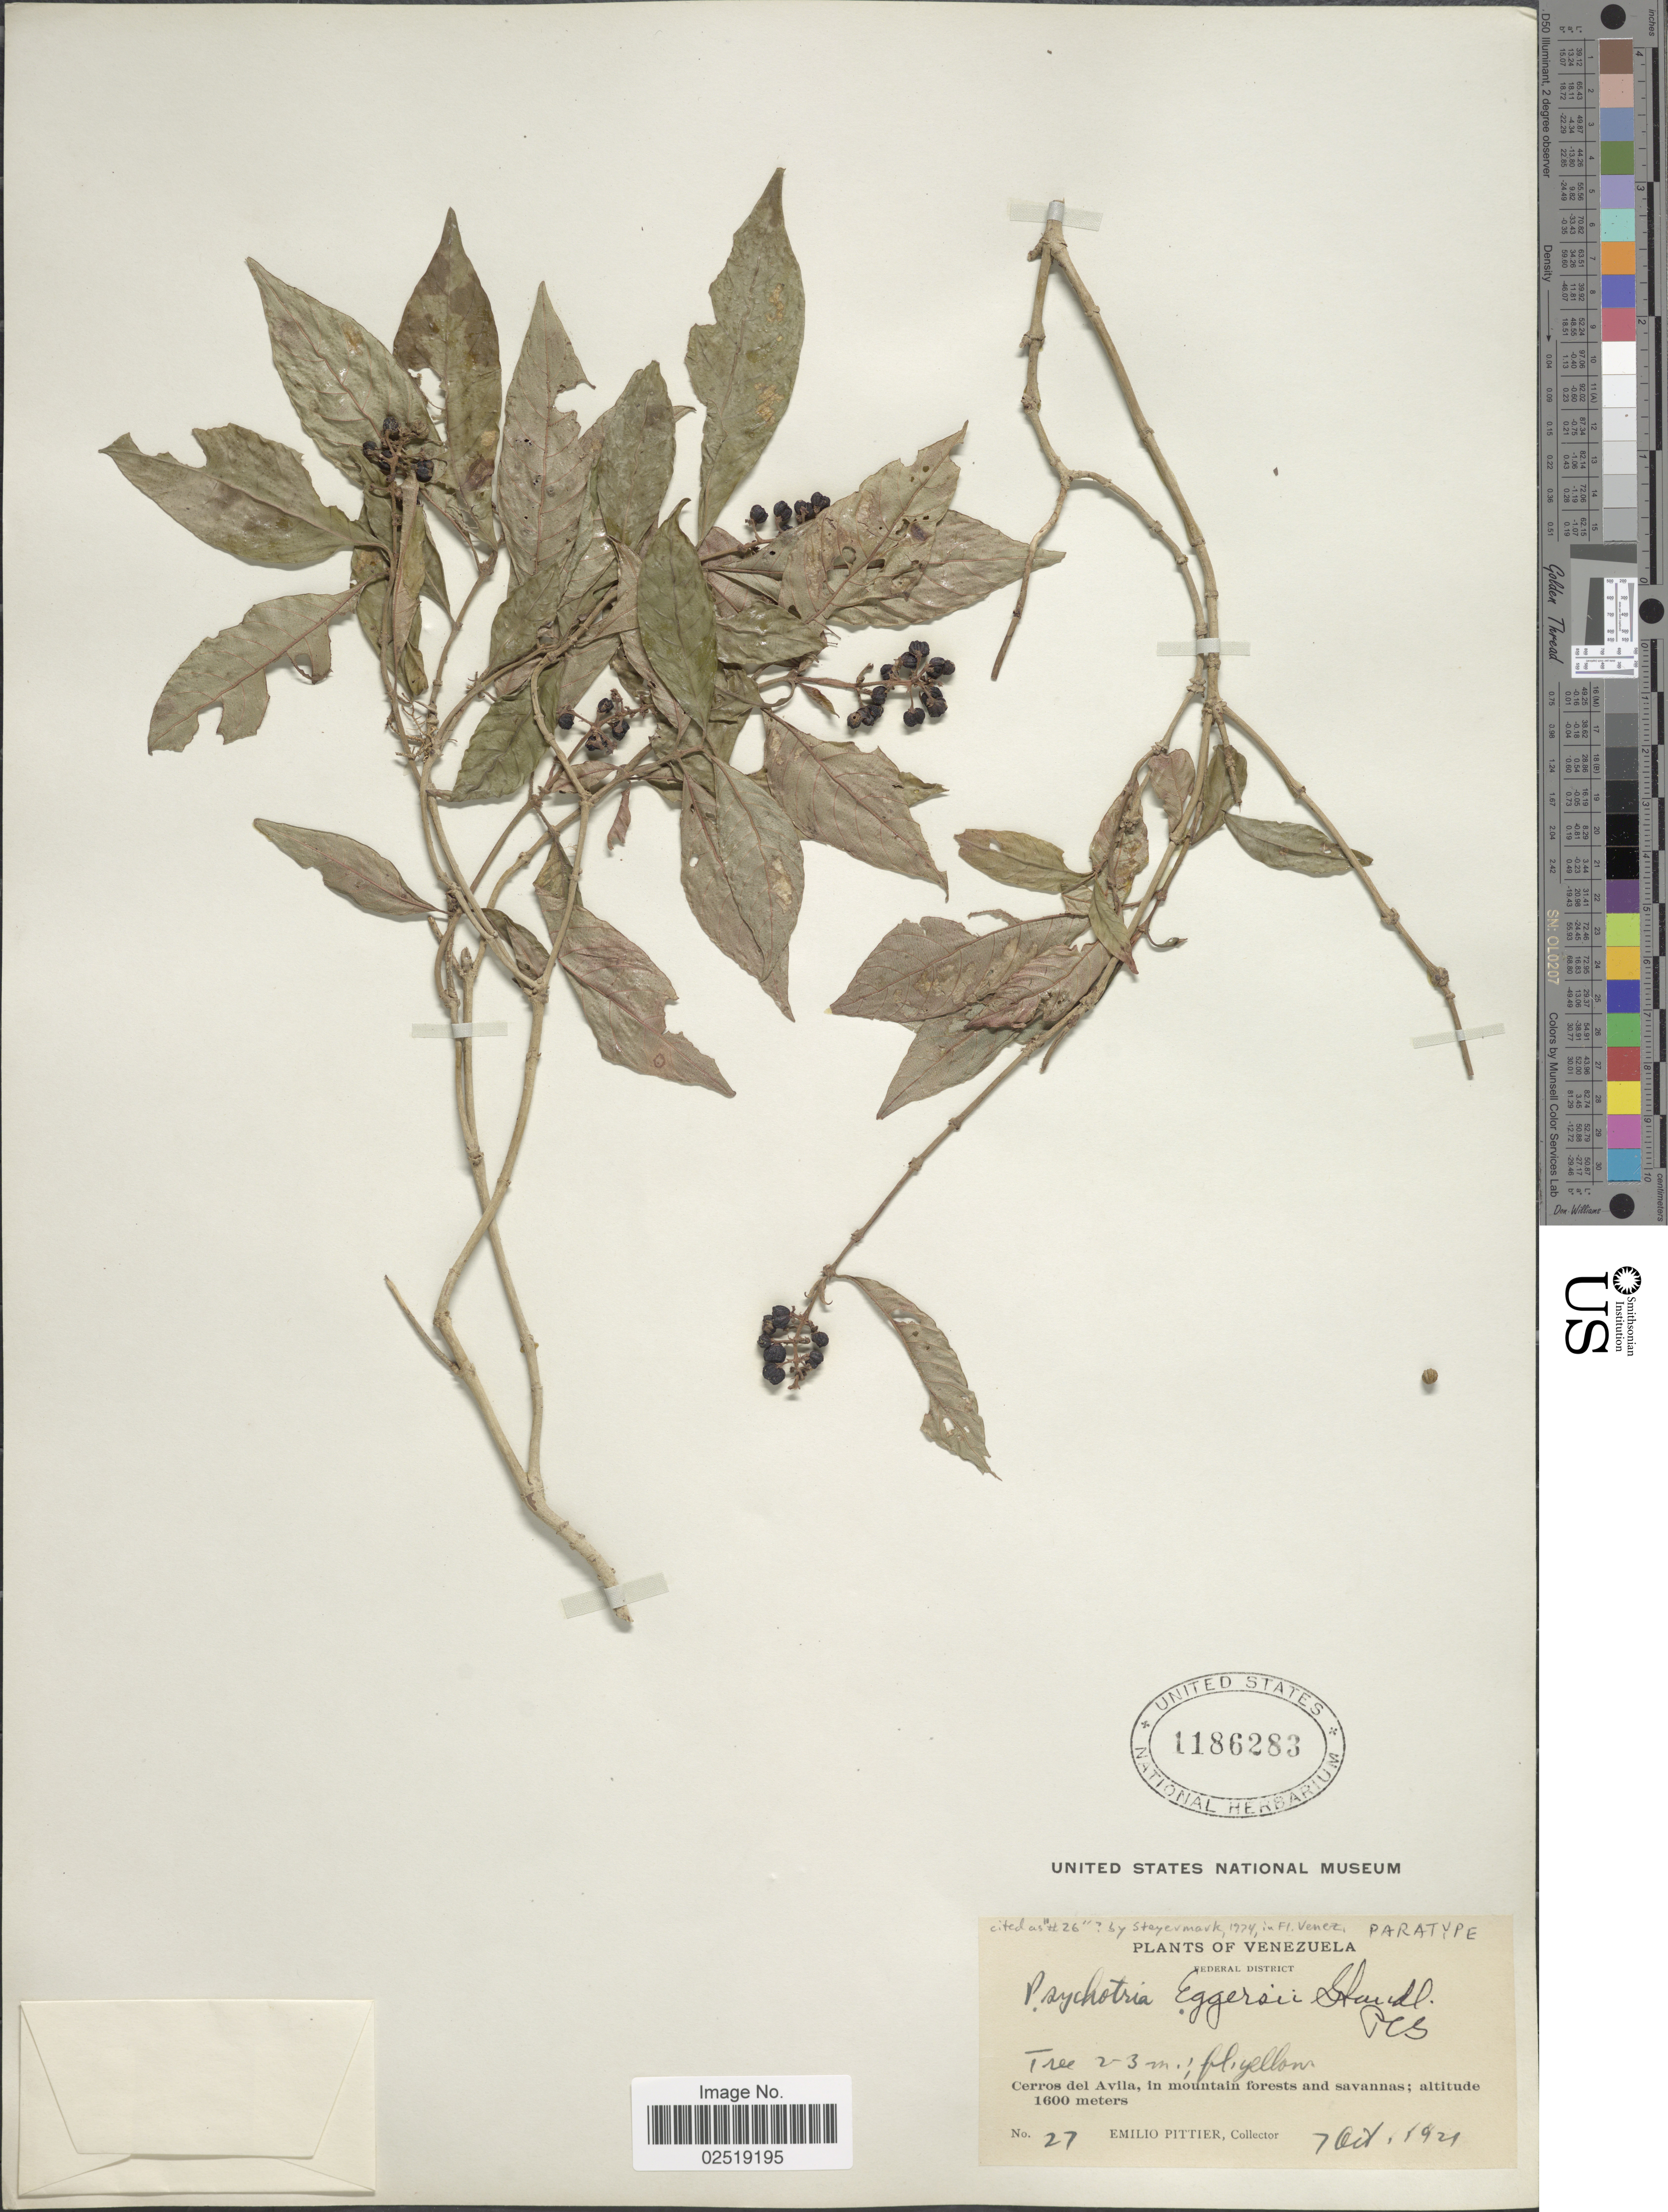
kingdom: Plantae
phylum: Tracheophyta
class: Magnoliopsida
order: Gentianales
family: Rubiaceae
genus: Psychotria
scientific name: Psychotria eggersii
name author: Standl.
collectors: E. Pittier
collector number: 27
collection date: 1921-10-07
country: Venezuela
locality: Federal District. Cerros del Avila, in mountain forests and savannas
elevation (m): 1600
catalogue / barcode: US 1186283